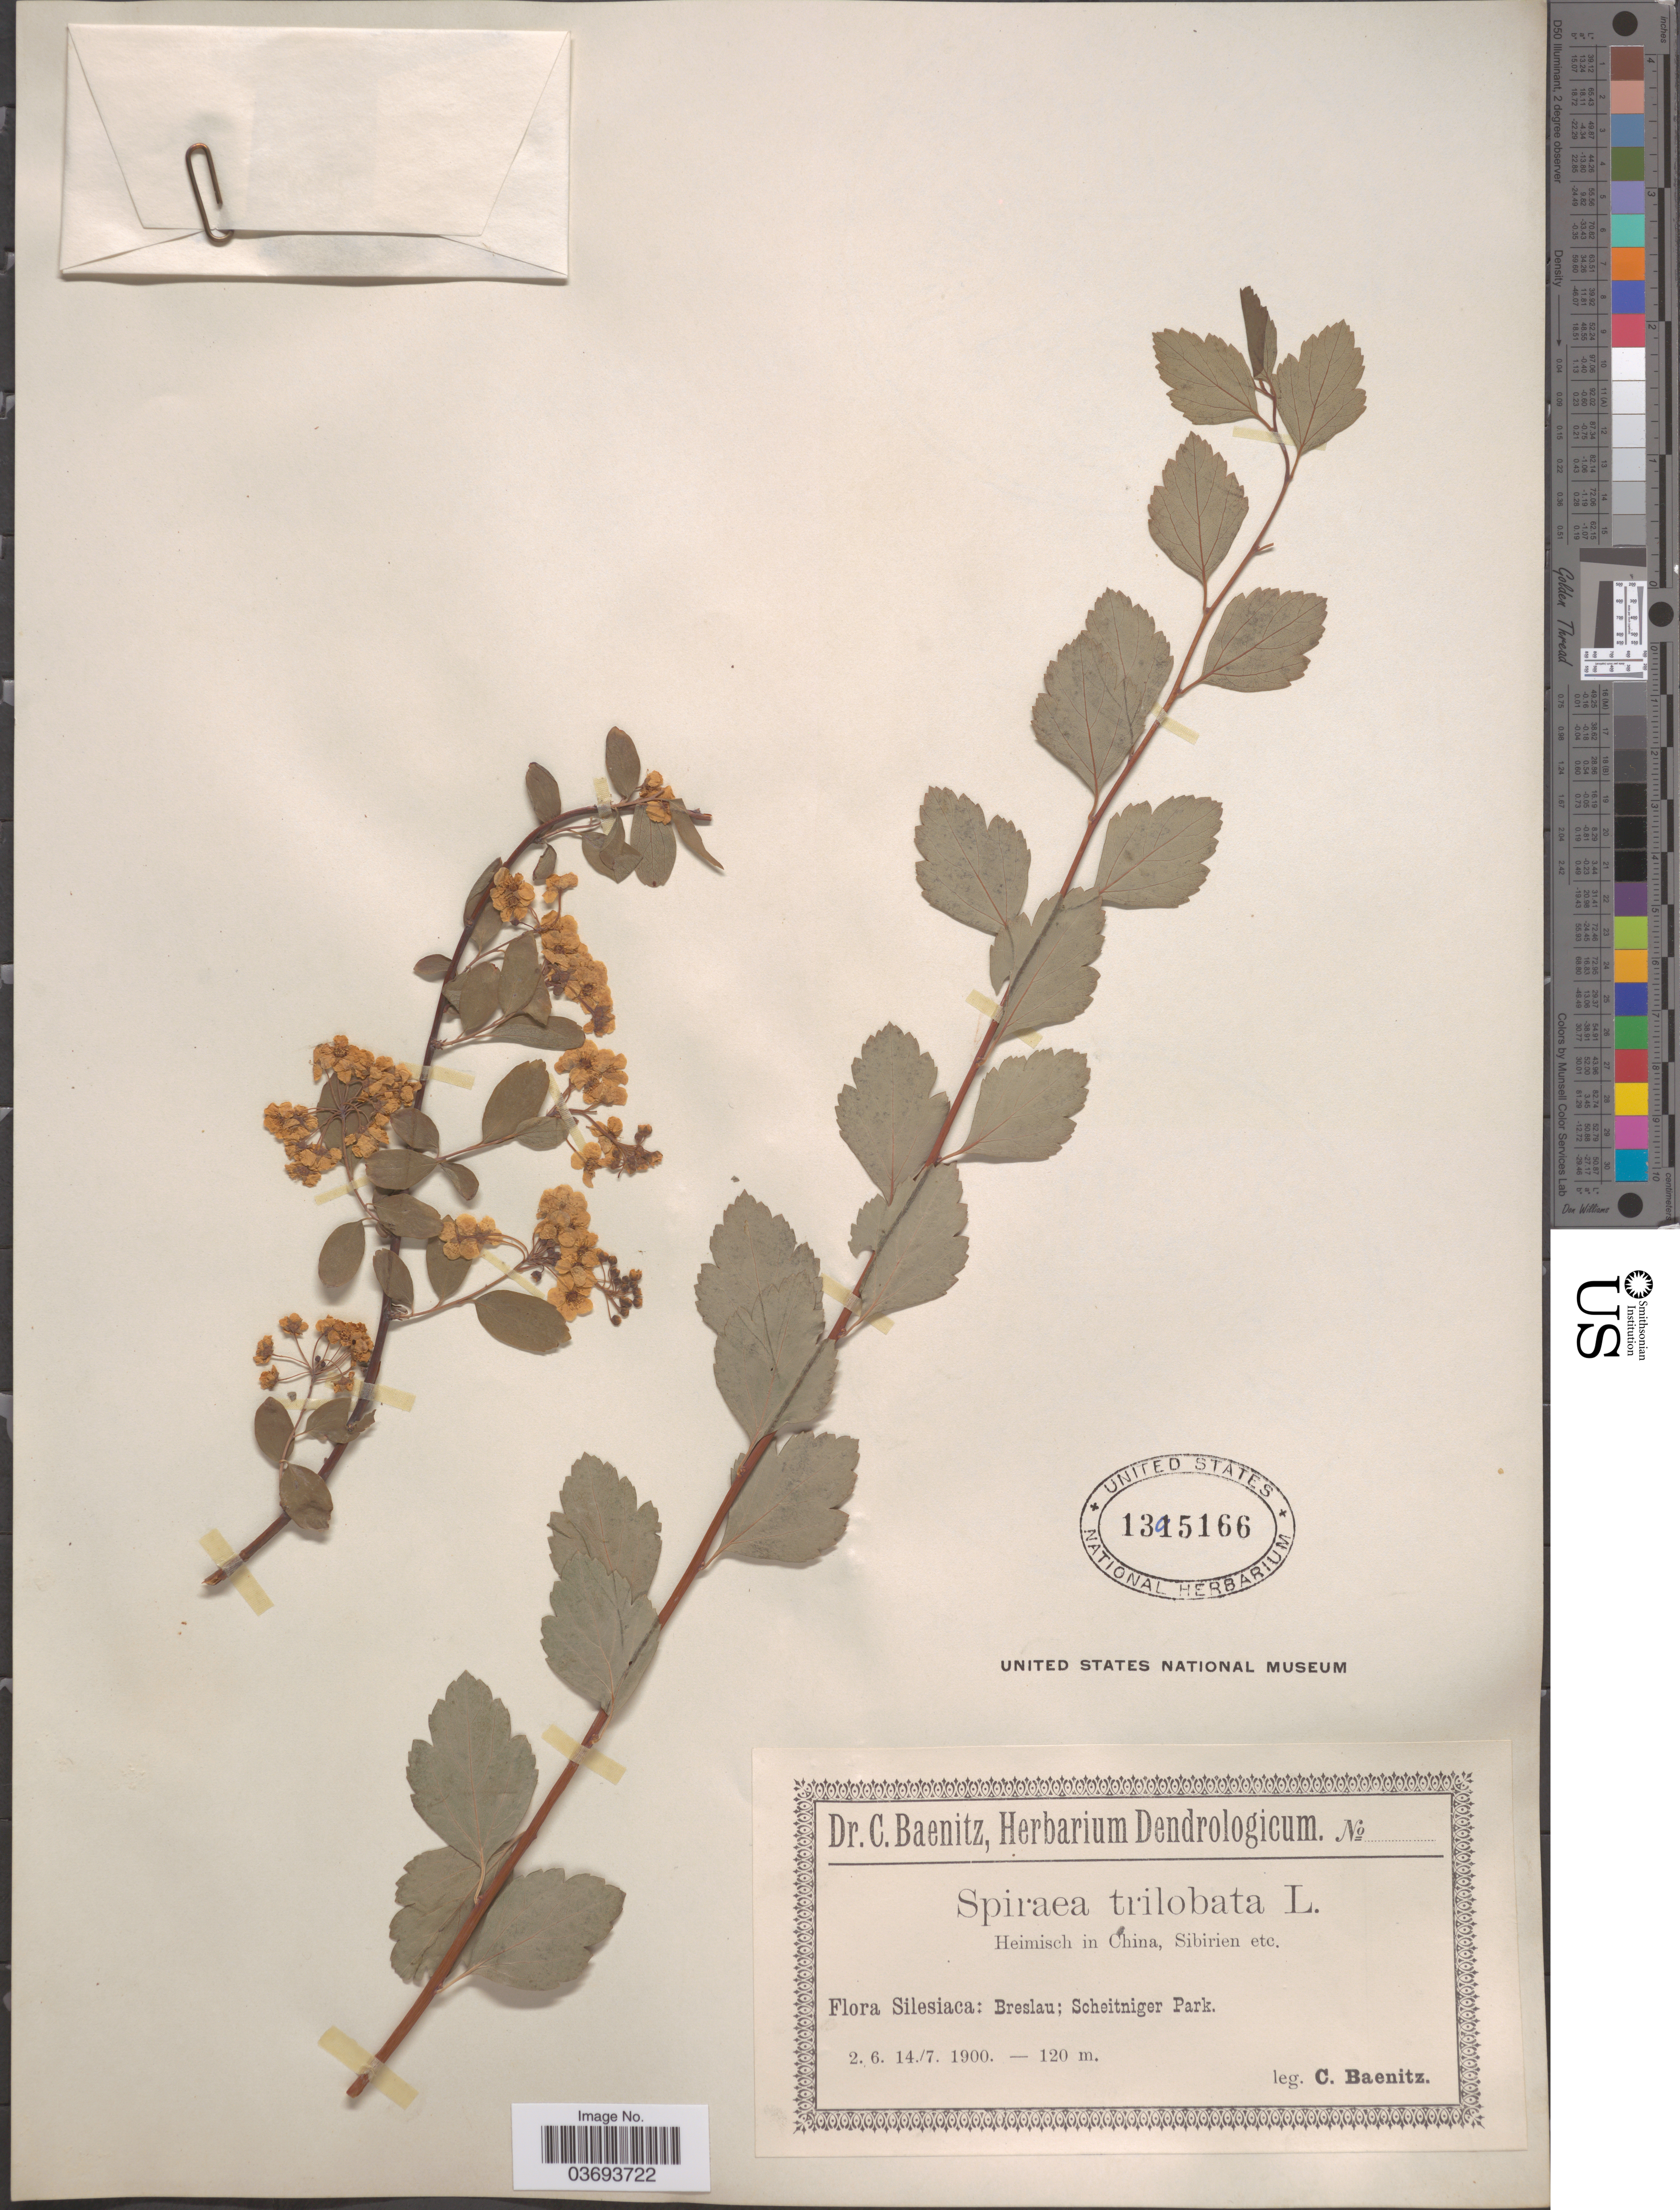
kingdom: Plantae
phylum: Tracheophyta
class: Magnoliopsida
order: Rosales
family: Rosaceae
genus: Spiraea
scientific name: Spiraea trilobata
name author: L.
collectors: C. G. Baenitz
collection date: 1900-06-02/1900-07-14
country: Poland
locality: Silesiaca: Breslau; Scheitniger Park.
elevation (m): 120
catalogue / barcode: US 1395166